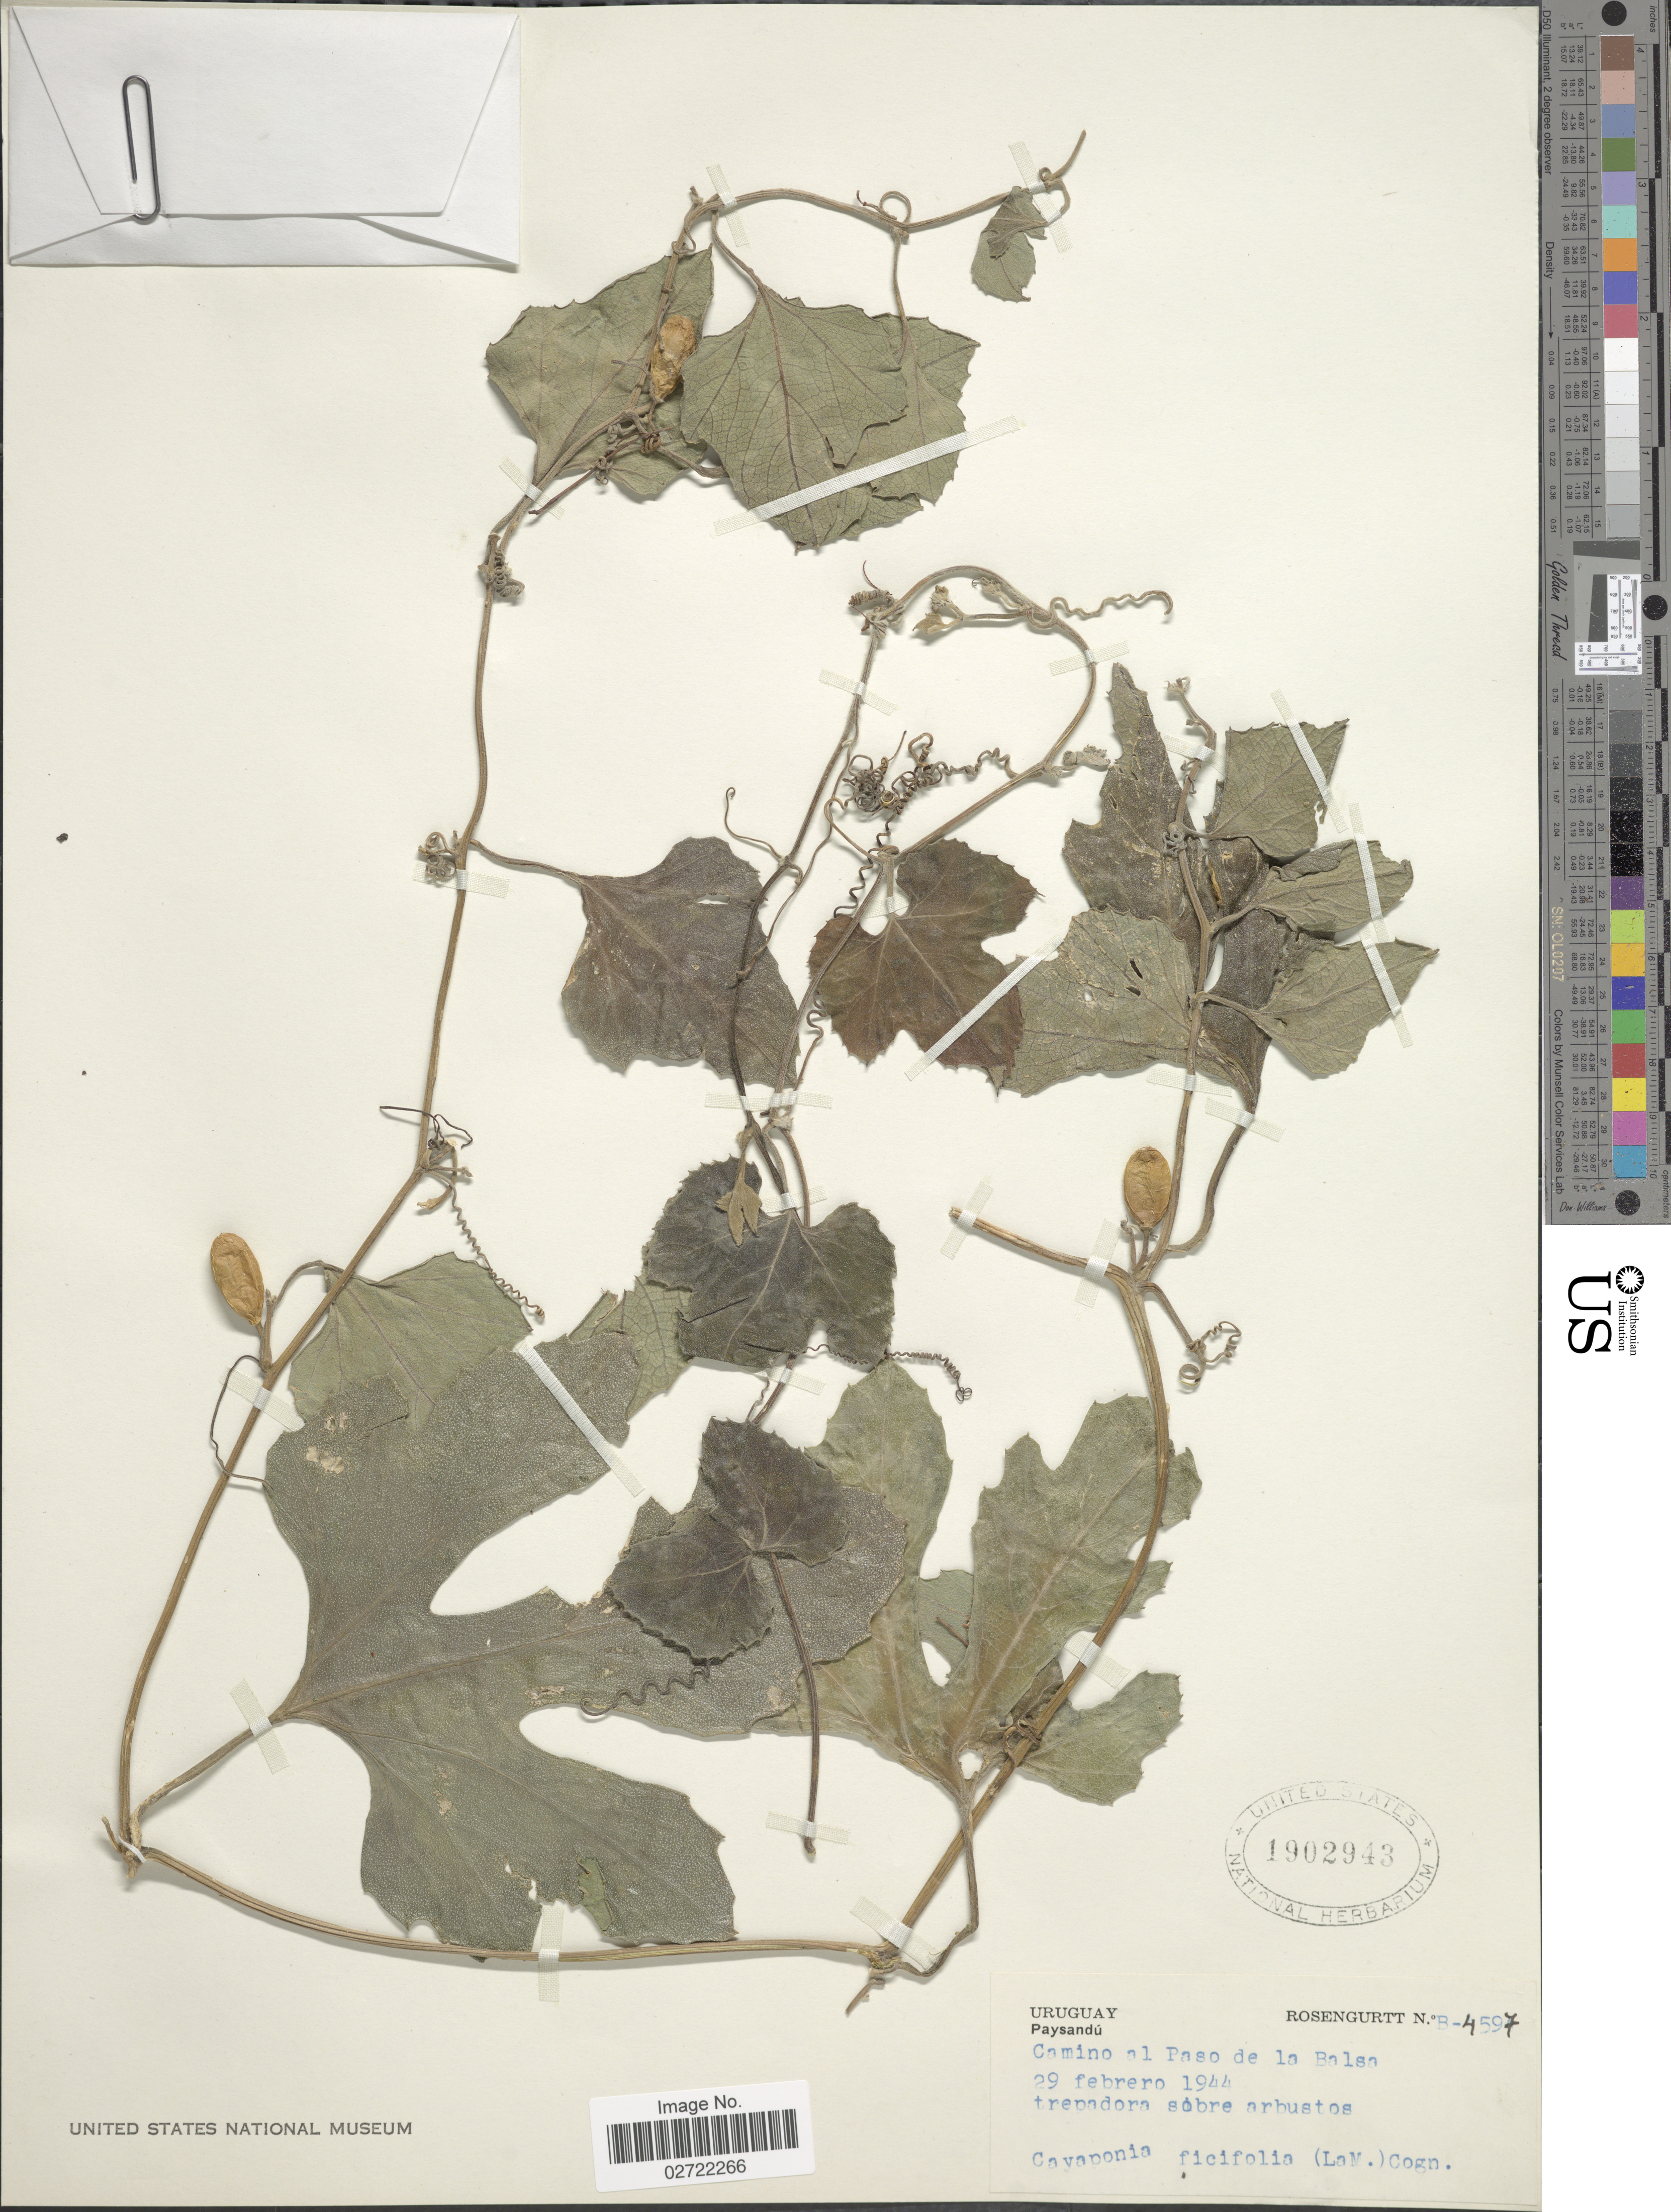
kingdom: Plantae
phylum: Tracheophyta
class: Magnoliopsida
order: Cucurbitales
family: Cucurbitaceae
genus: Cayaponia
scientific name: Cayaponia bonariensis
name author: (Mill.) Mart. Crov.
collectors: Rosengurtt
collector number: B-4597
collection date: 1944-02-29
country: Uruguay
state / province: Paysandu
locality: Camino al Paso de la Balsa.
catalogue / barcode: US 1902943